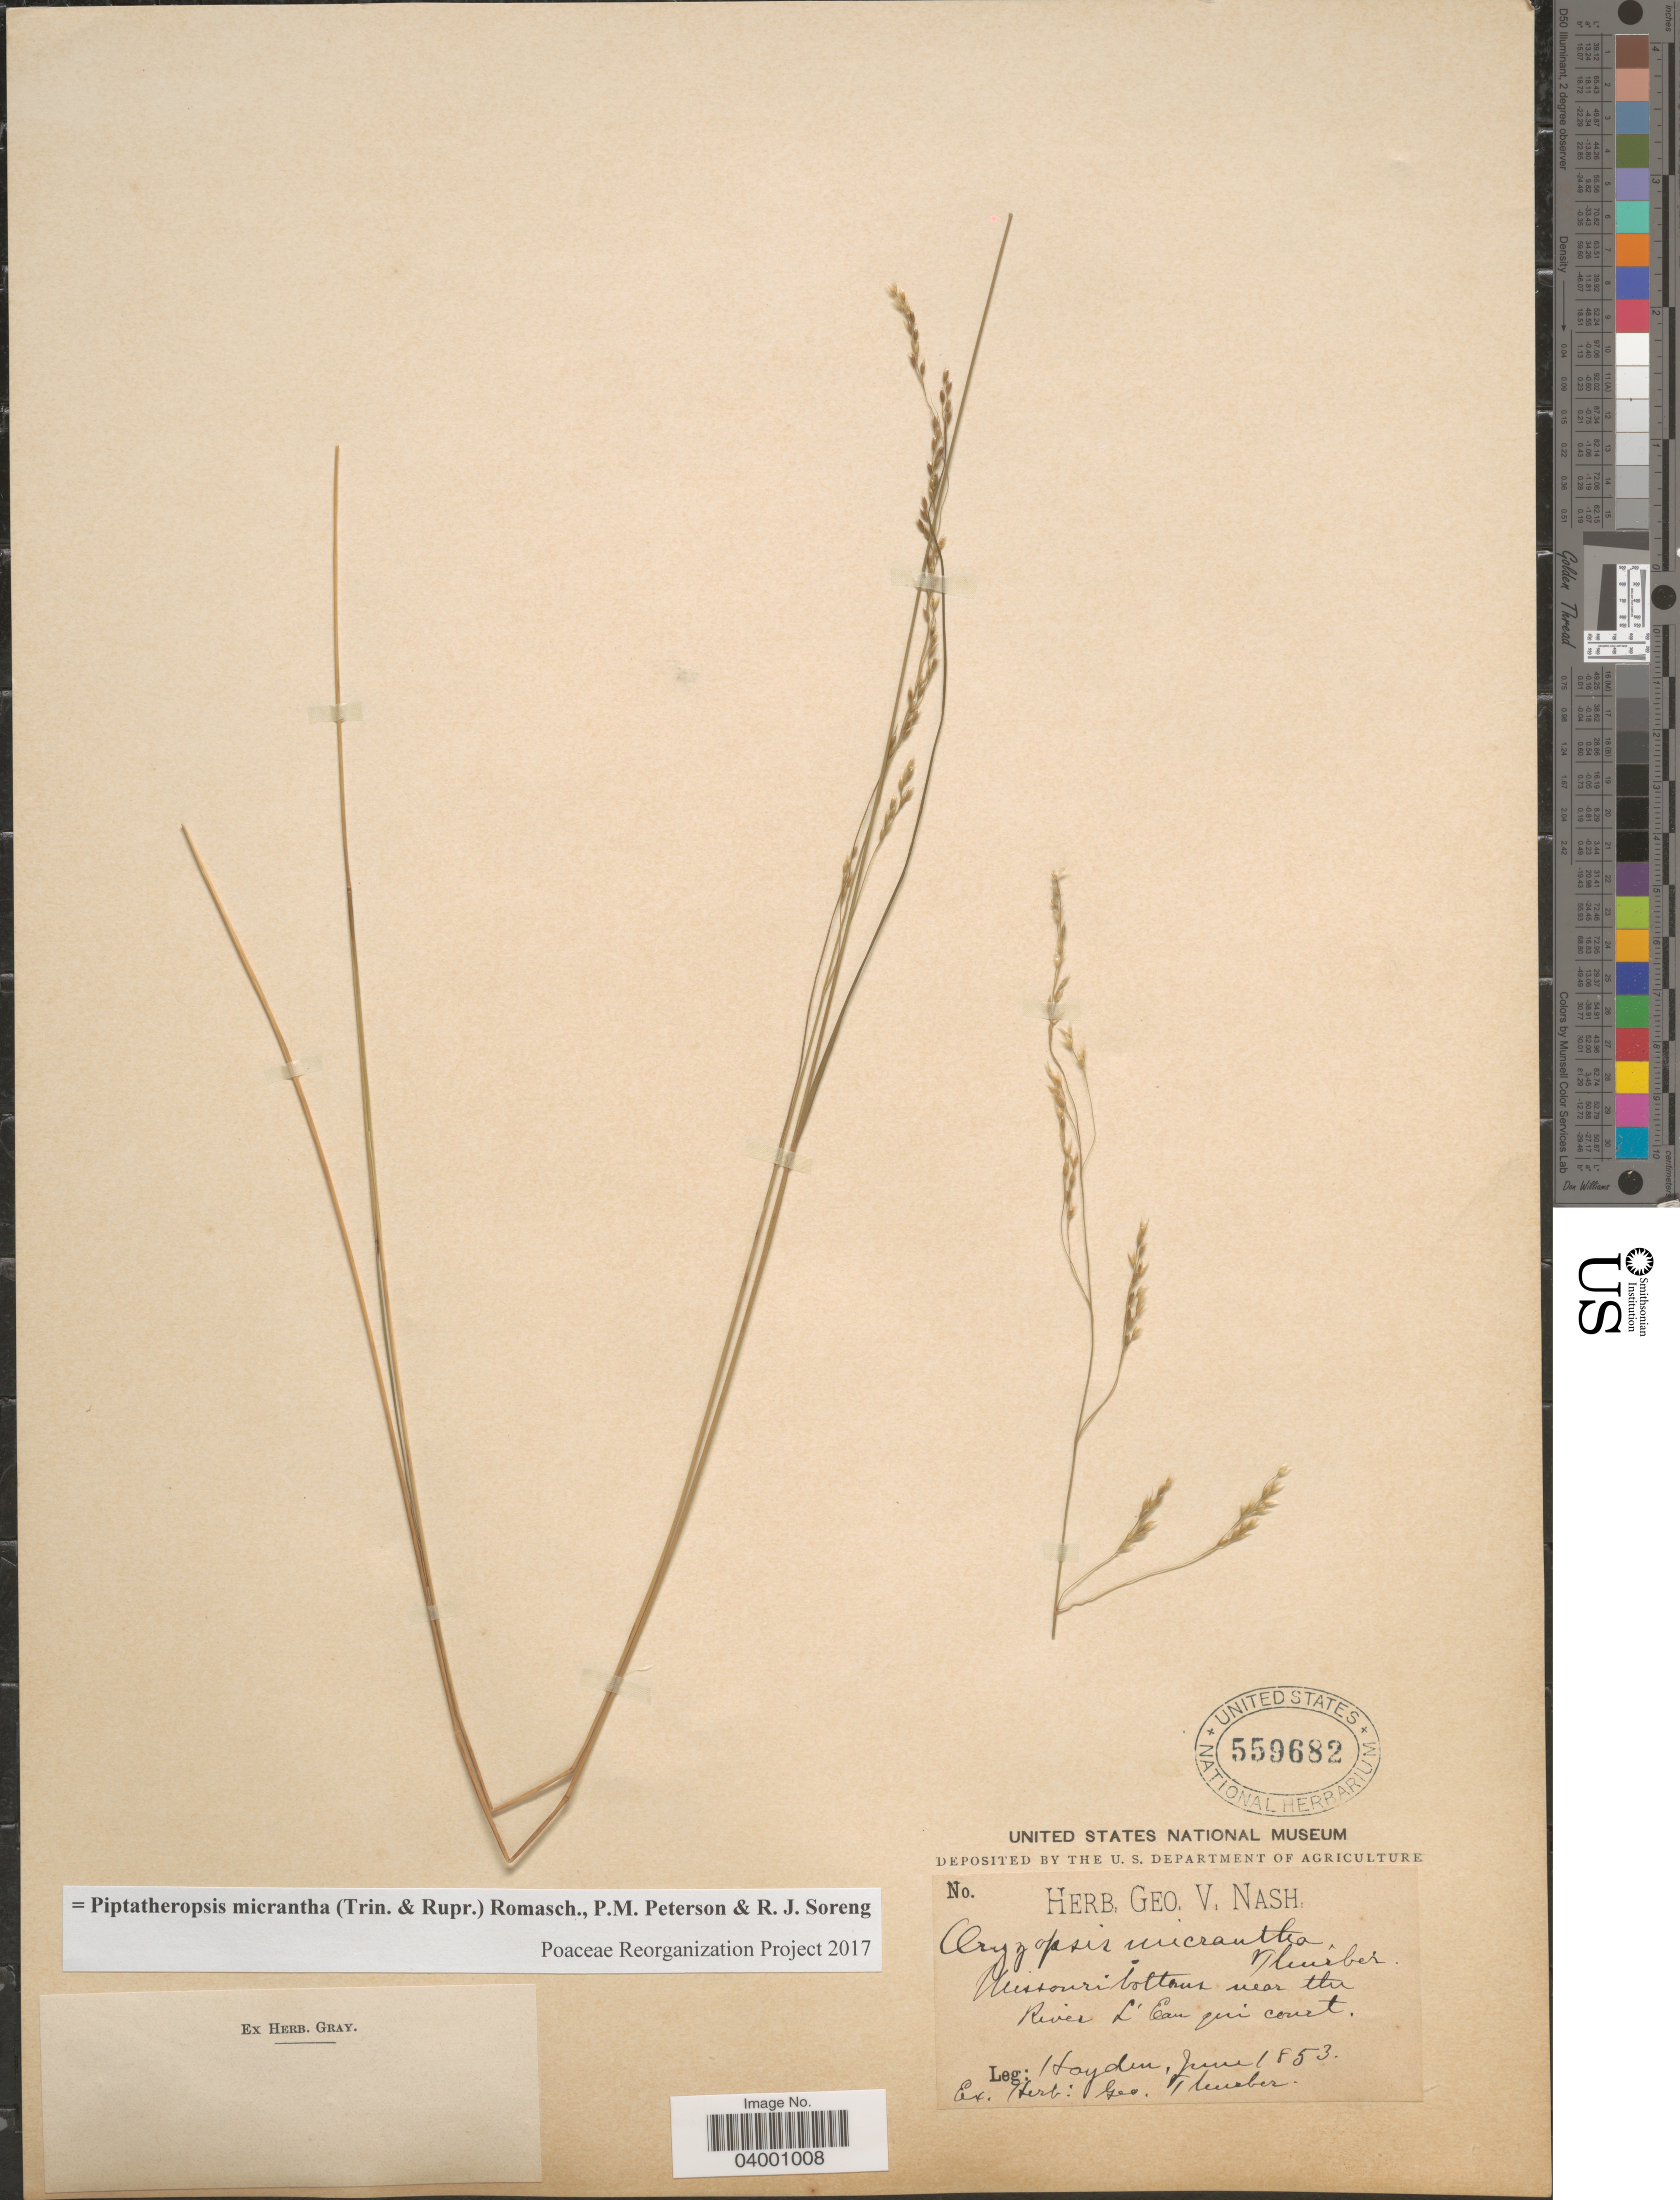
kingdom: Plantae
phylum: Tracheophyta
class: Liliopsida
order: Poales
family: Poaceae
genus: Piptatheropsis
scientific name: Piptatheropsis micrantha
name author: (Trin. & Rupr.) Romasch.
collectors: -- Hayden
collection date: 1853-06-01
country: United States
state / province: Missouri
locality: Missouri bottoms near the River L'Eau qui court.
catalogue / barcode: US 559682